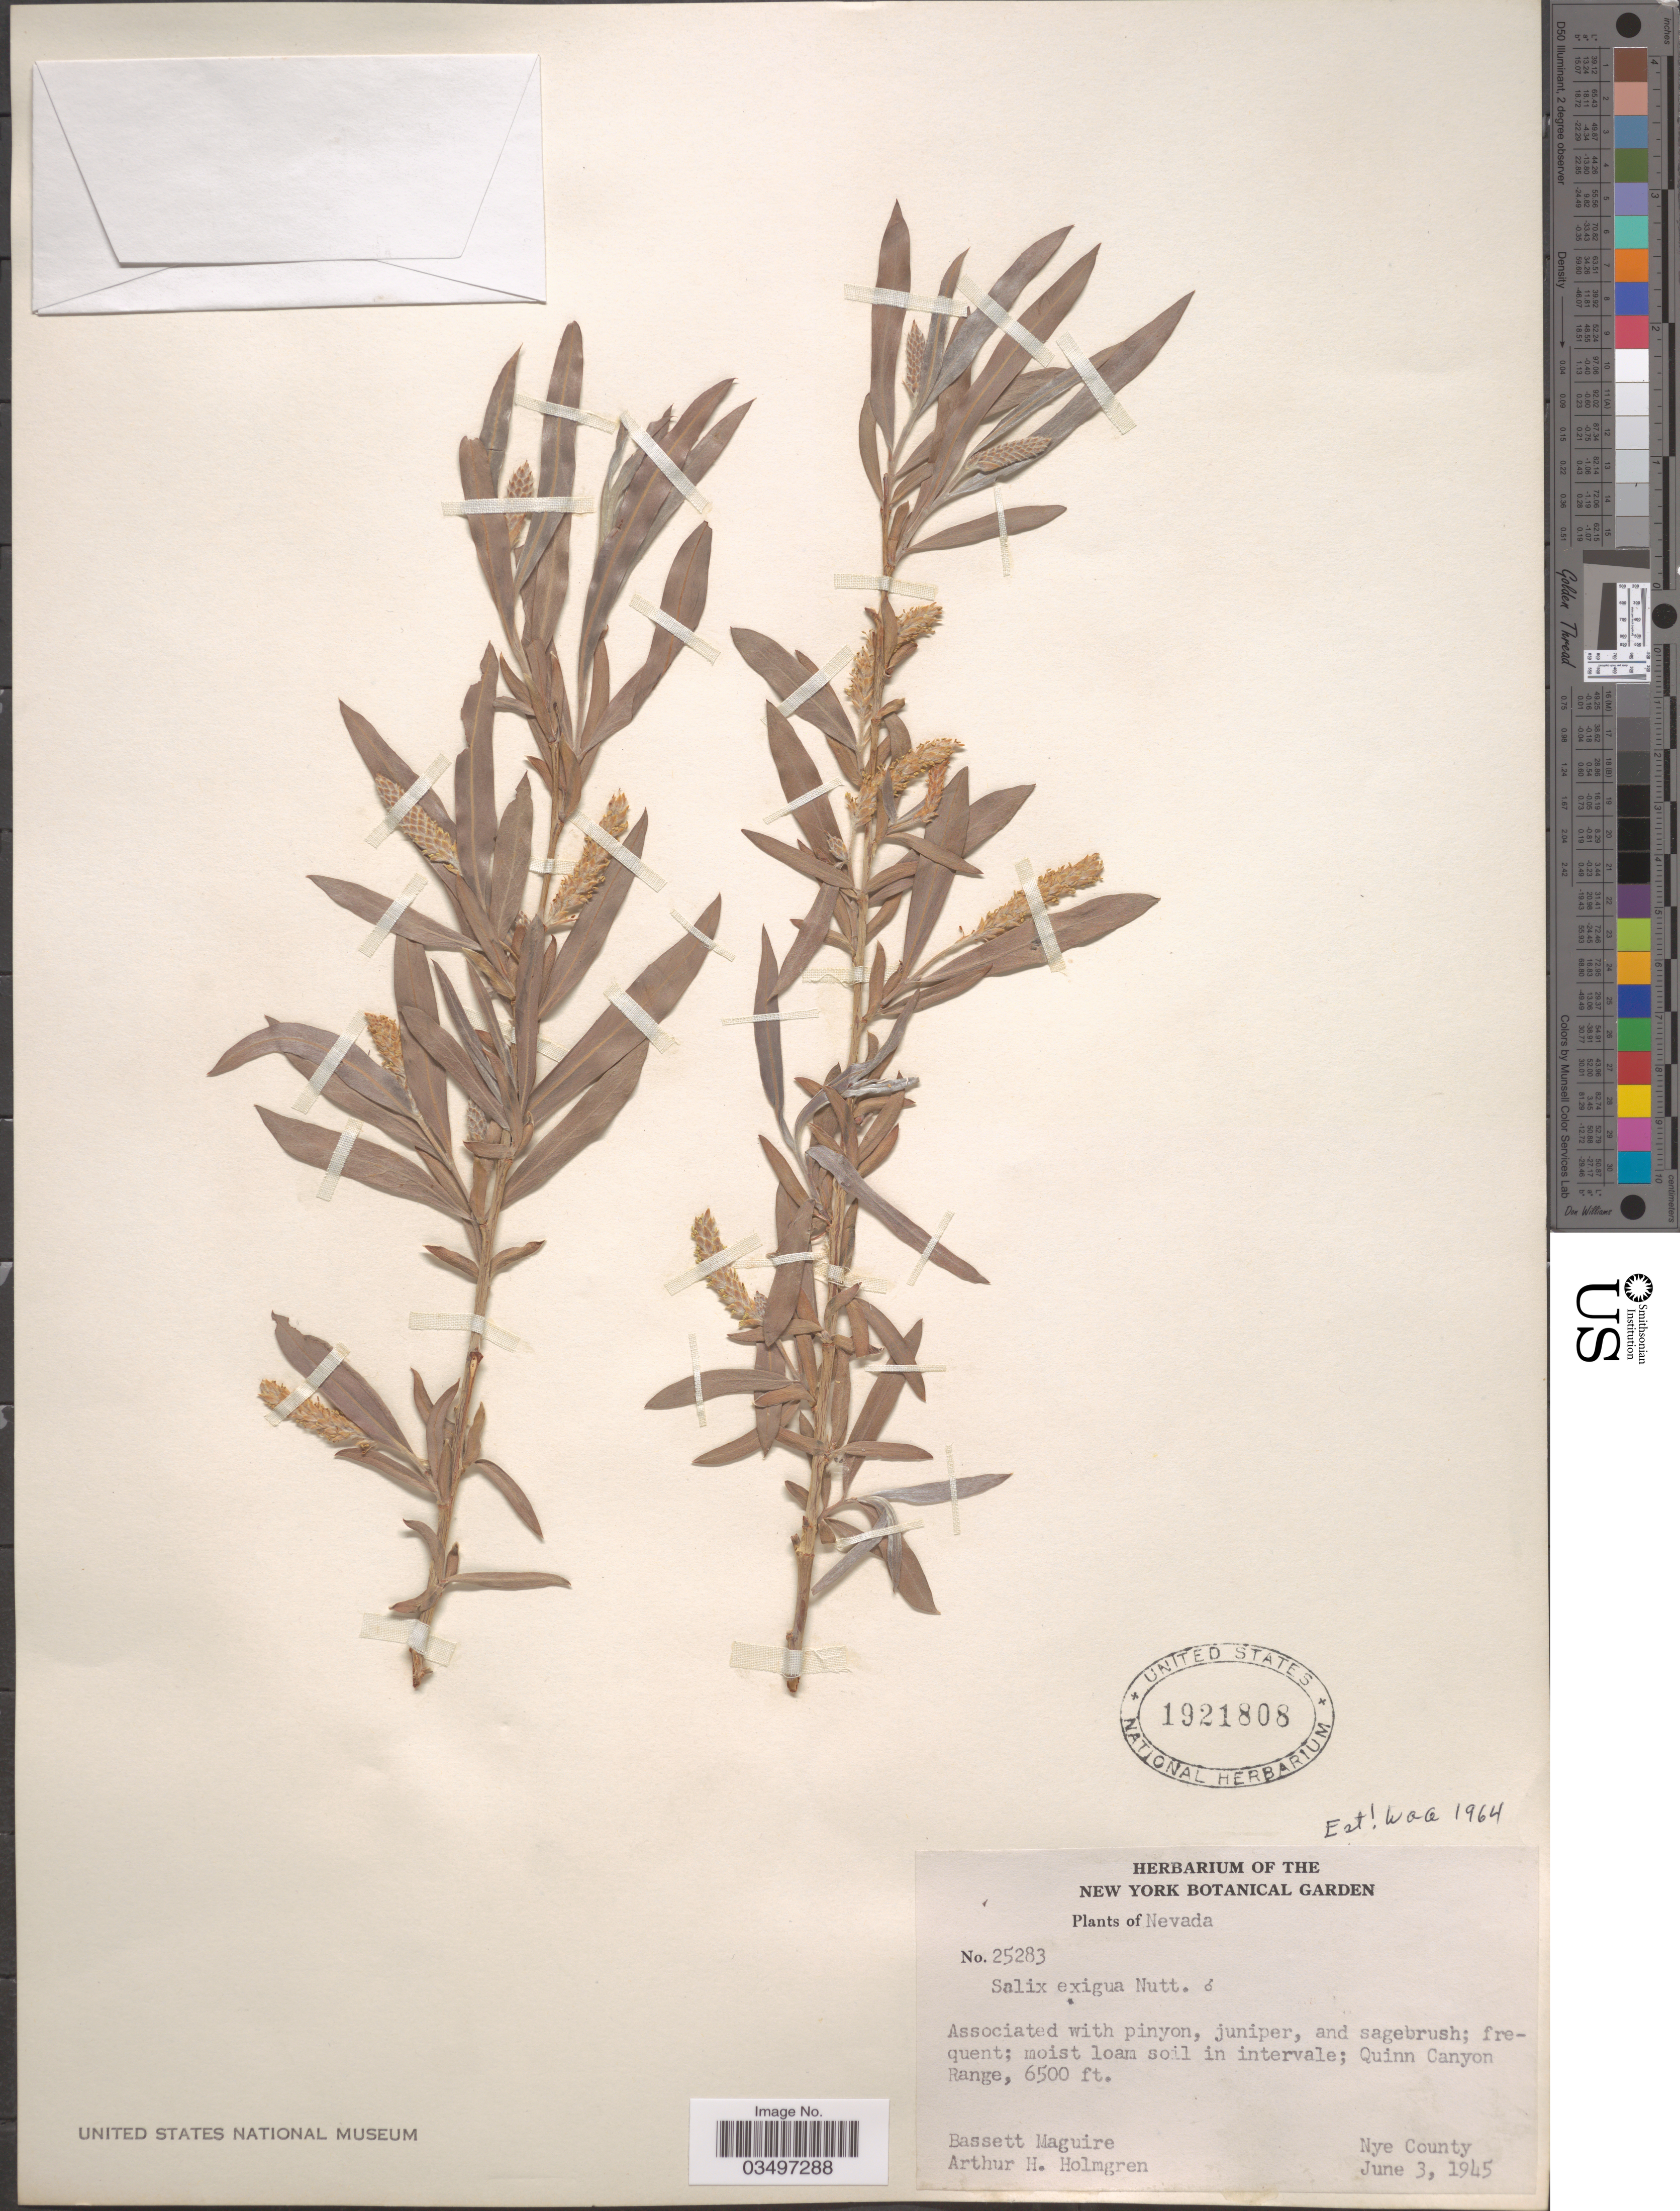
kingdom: Plantae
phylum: Tracheophyta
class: Magnoliopsida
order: Malpighiales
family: Salicaceae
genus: Salix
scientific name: Salix exigua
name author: Nutt.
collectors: B. Maguire & A. H. Holmgren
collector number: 25283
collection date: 1945-06-03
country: United States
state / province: Nevada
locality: Quinn Canyon Range. Nye County.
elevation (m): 1981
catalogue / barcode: US 1921808